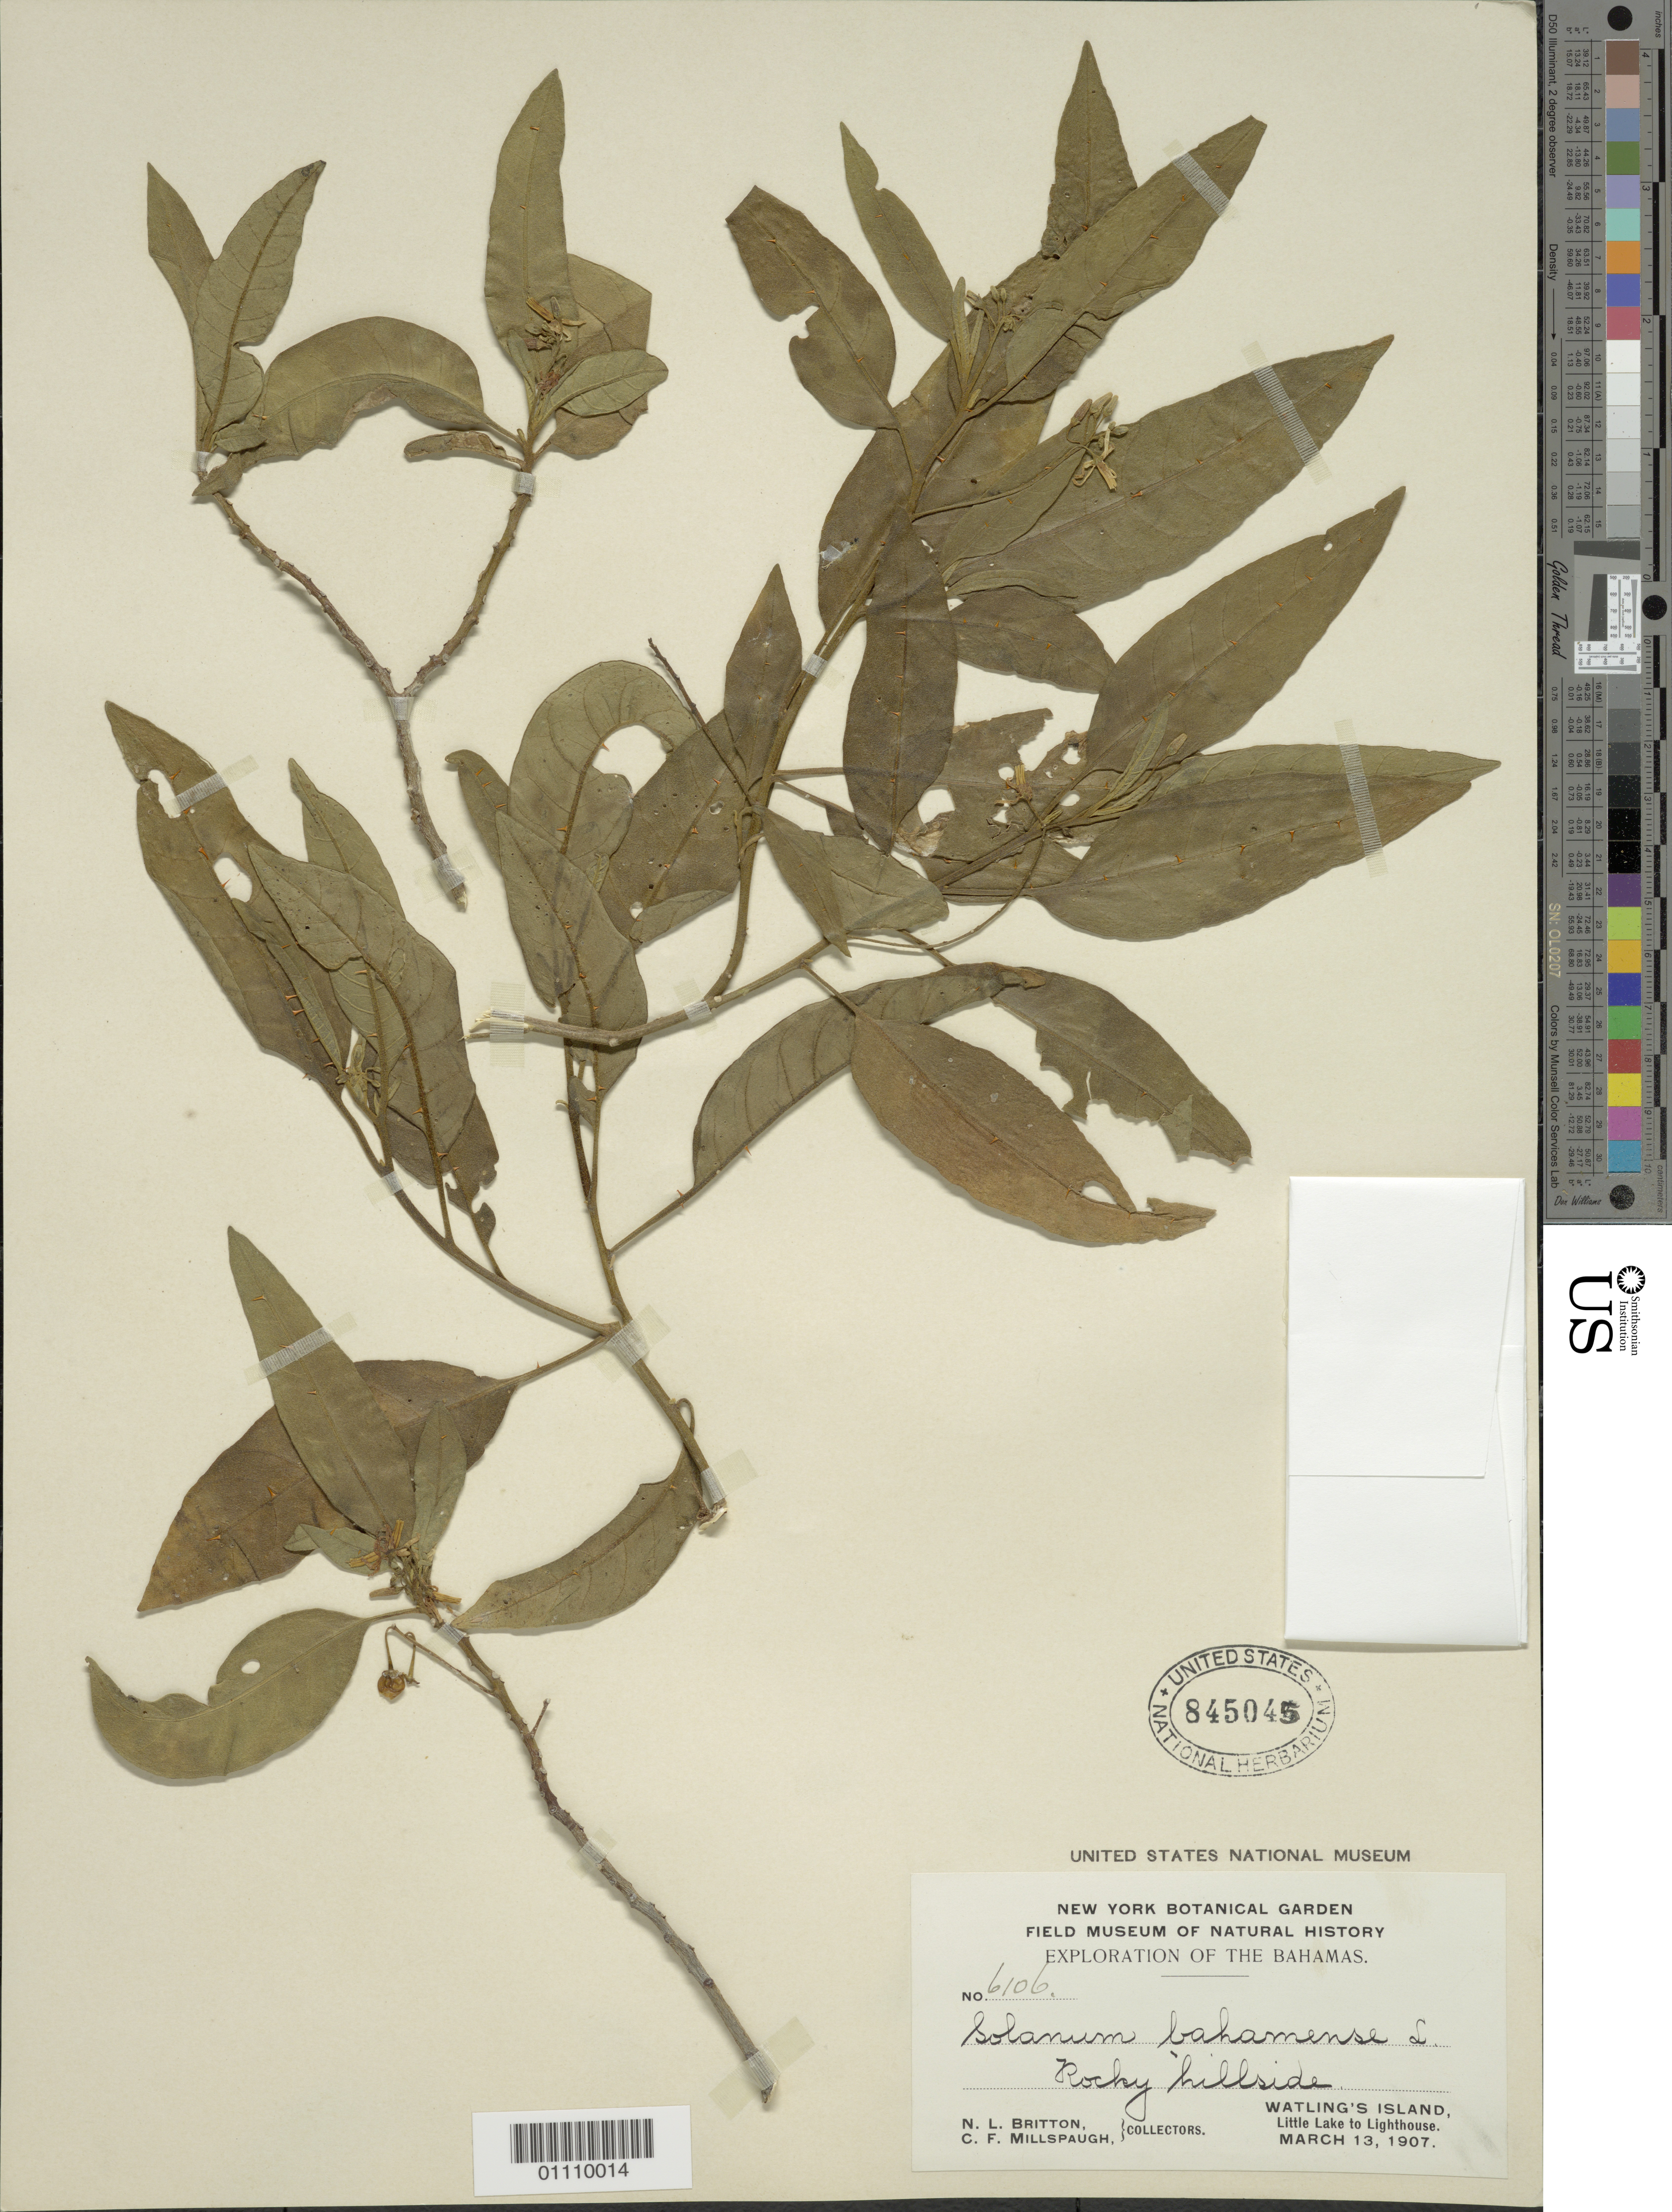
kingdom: Plantae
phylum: Tracheophyta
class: Magnoliopsida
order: Solanales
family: Solanaceae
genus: Solanum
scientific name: Solanum bahamense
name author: L.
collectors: N. Britton & C. F. Millspaugh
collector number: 6106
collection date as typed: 13 Mar 1907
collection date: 1907-03-13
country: Bahamas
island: Watling's I.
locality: Little Lake to Lighthouse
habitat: Rocky hillside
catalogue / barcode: US 845045